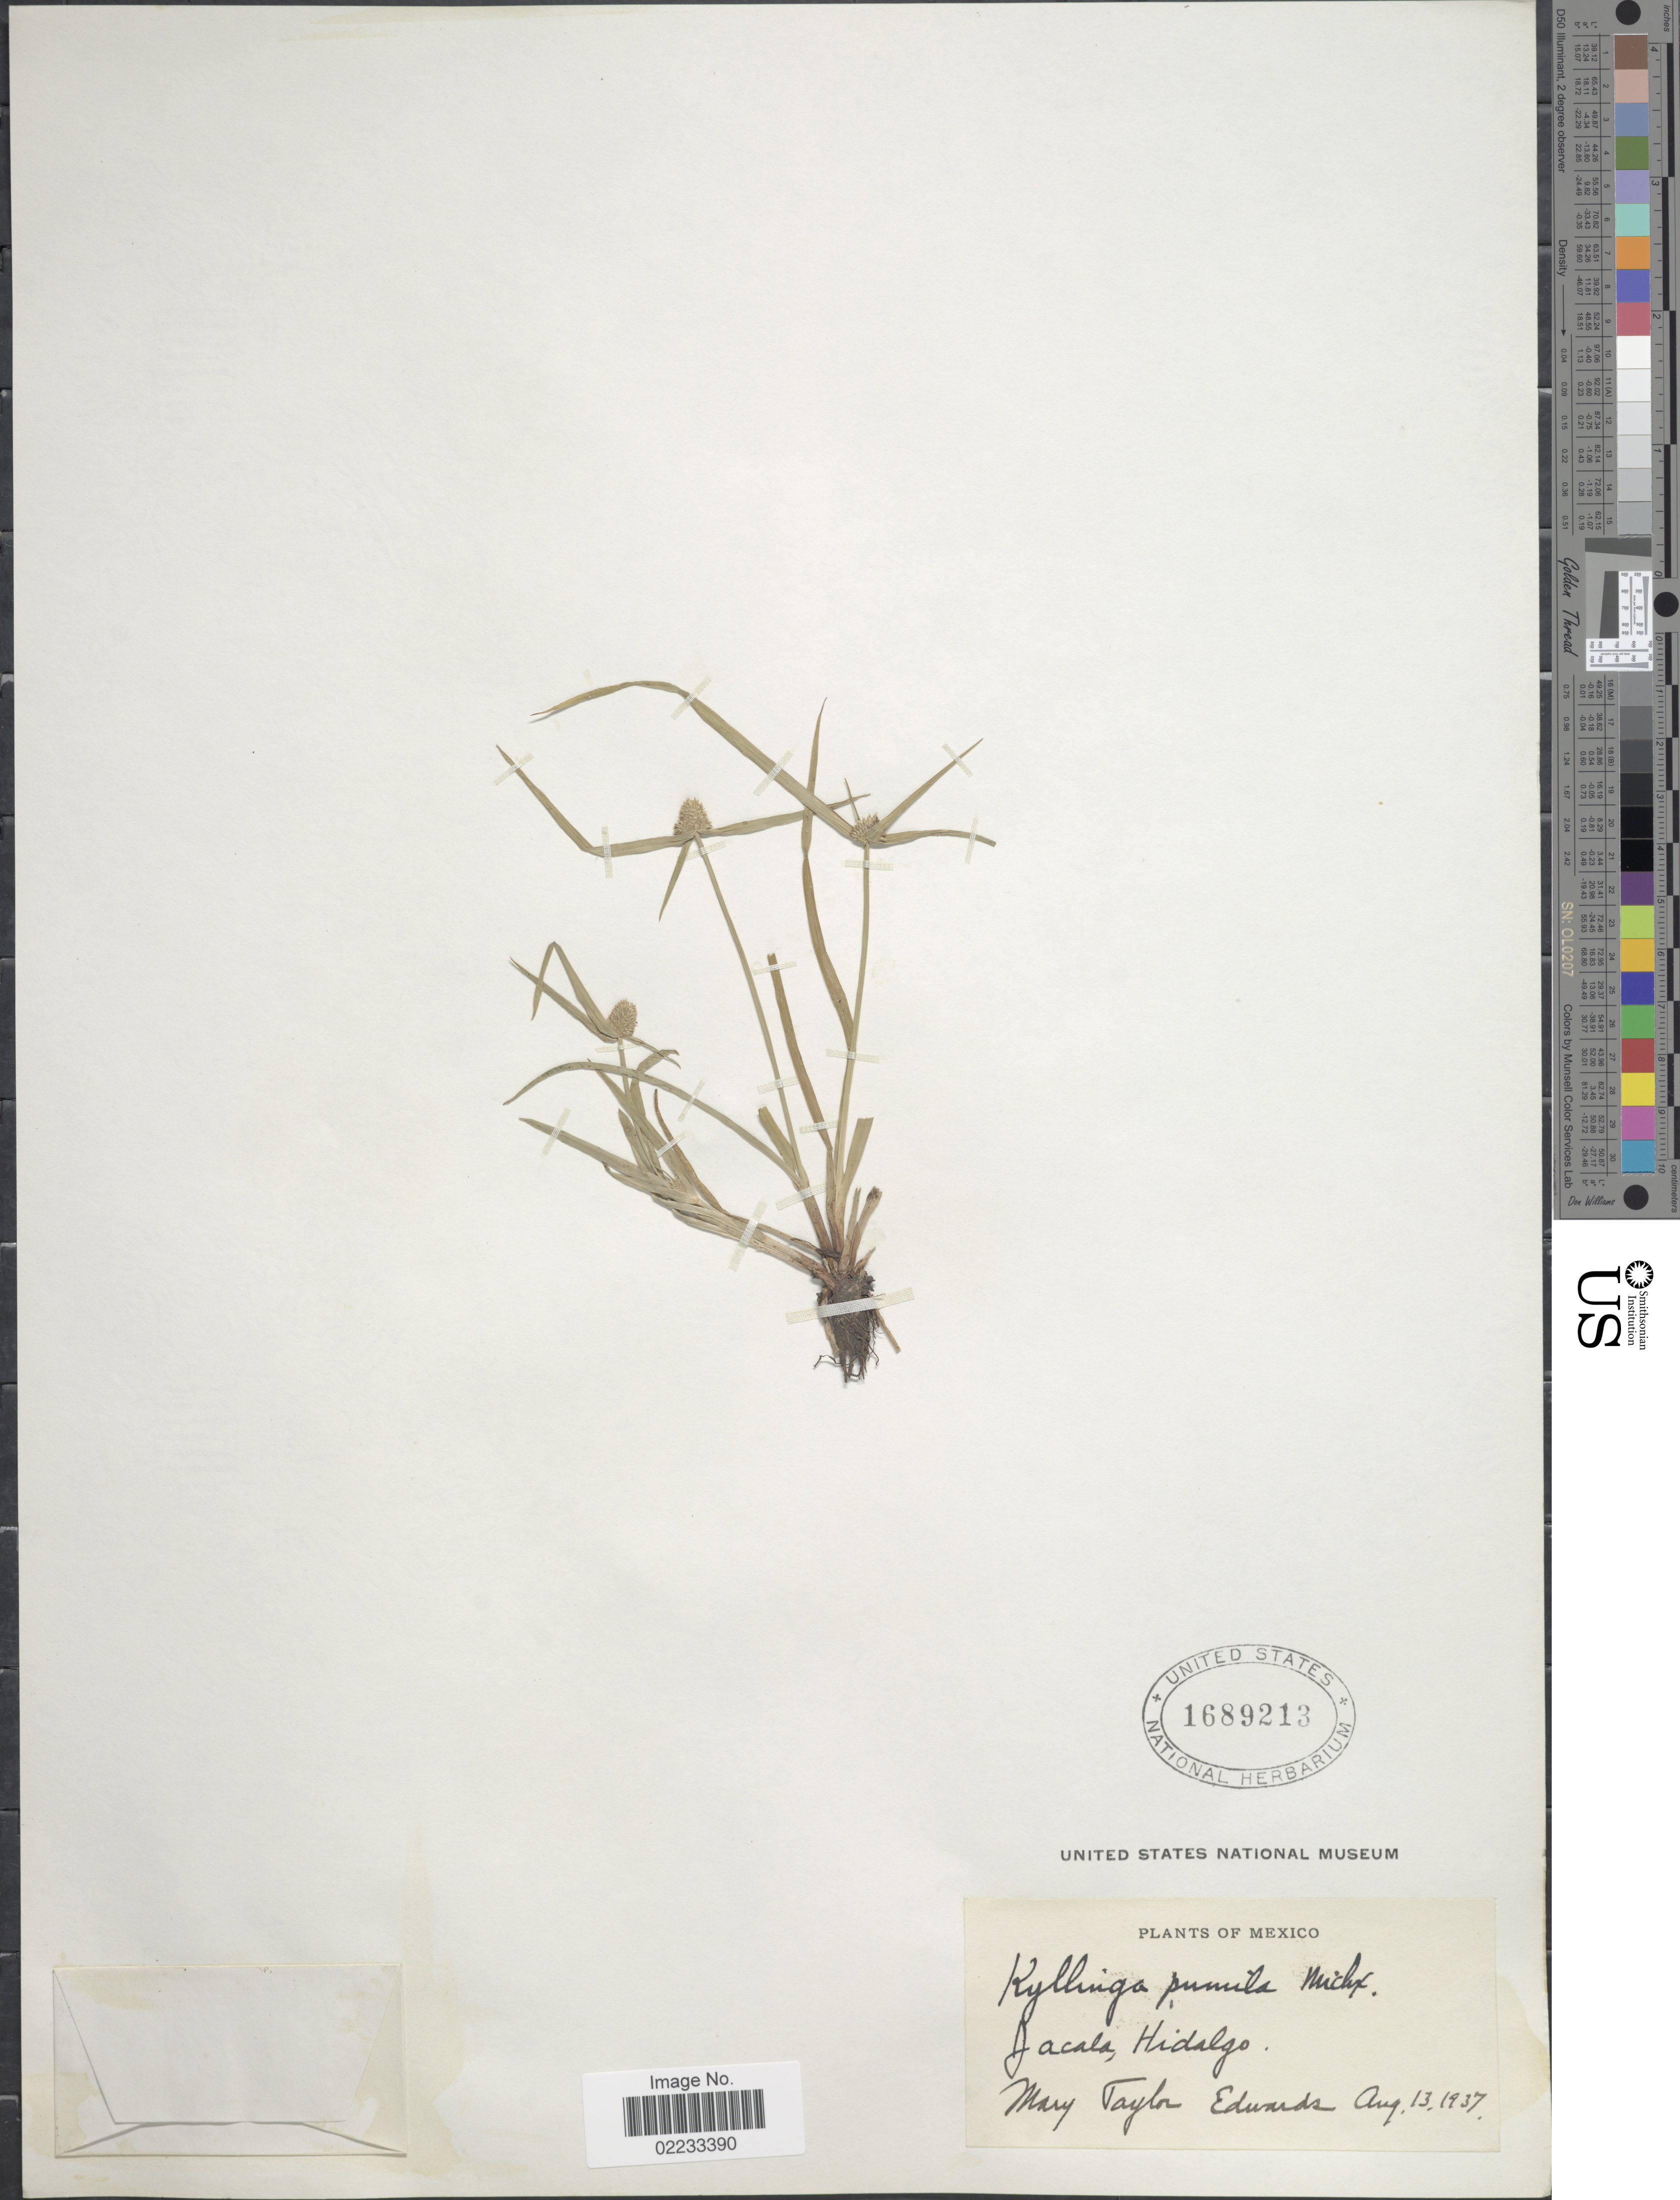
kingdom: Plantae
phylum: Tracheophyta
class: Liliopsida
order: Poales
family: Cyperaceae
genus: Cyperus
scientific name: Cyperus hortensis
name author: (Salzm. ex Steud.) Dorr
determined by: Strong, Mark T., (BOT), Smithsonian Institution - National Museum of Natural History (UNITED STATES)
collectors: M. Edwards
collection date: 1937-08-13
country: Mexico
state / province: Hidalgo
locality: Jacala, Hidalgo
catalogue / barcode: US 1689213